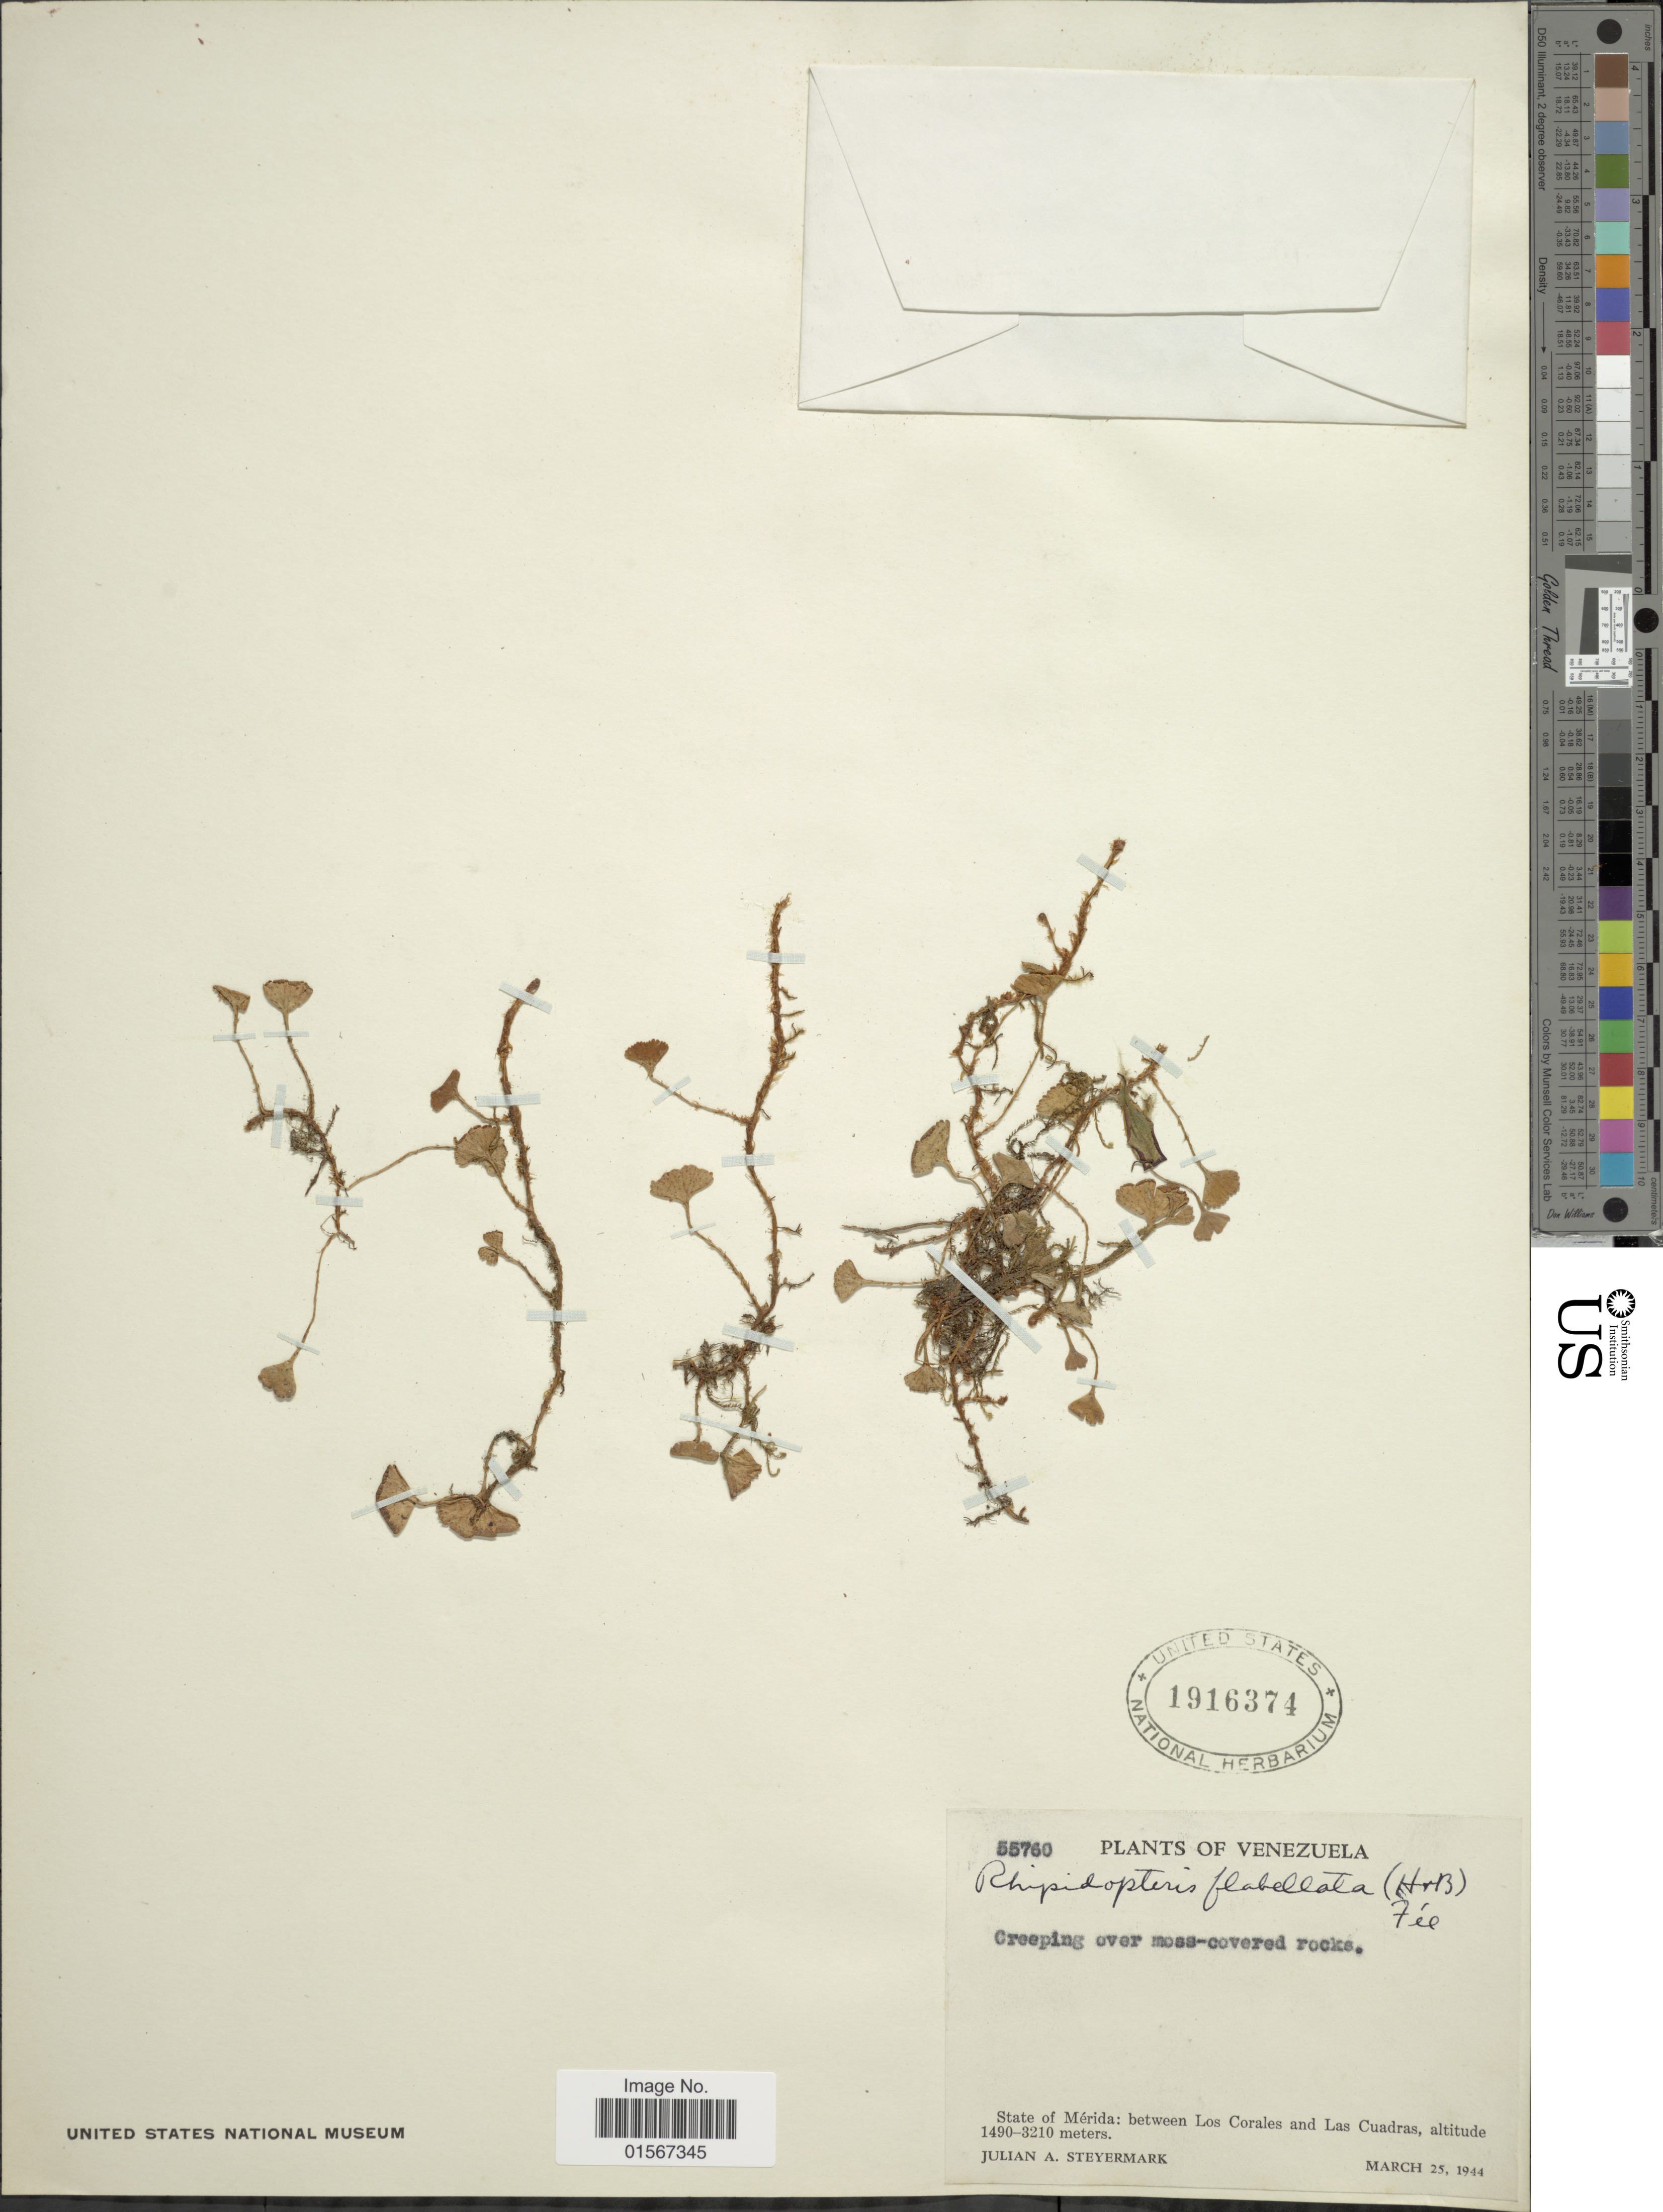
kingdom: Plantae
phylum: Tracheophyta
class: Polypodiopsida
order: Polypodiales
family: Dryopteridaceae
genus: Elaphoglossum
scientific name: Elaphoglossum peltatum f. flabellatum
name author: (Humb. & Bonpl. ex Willd.) Mickel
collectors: J. Steyermark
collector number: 55760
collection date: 1944-03-25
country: Venezuela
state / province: Mérida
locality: Venezuela, State of Mérida: between Los Corales and Las Cuadras.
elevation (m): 1490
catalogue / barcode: US 1916374